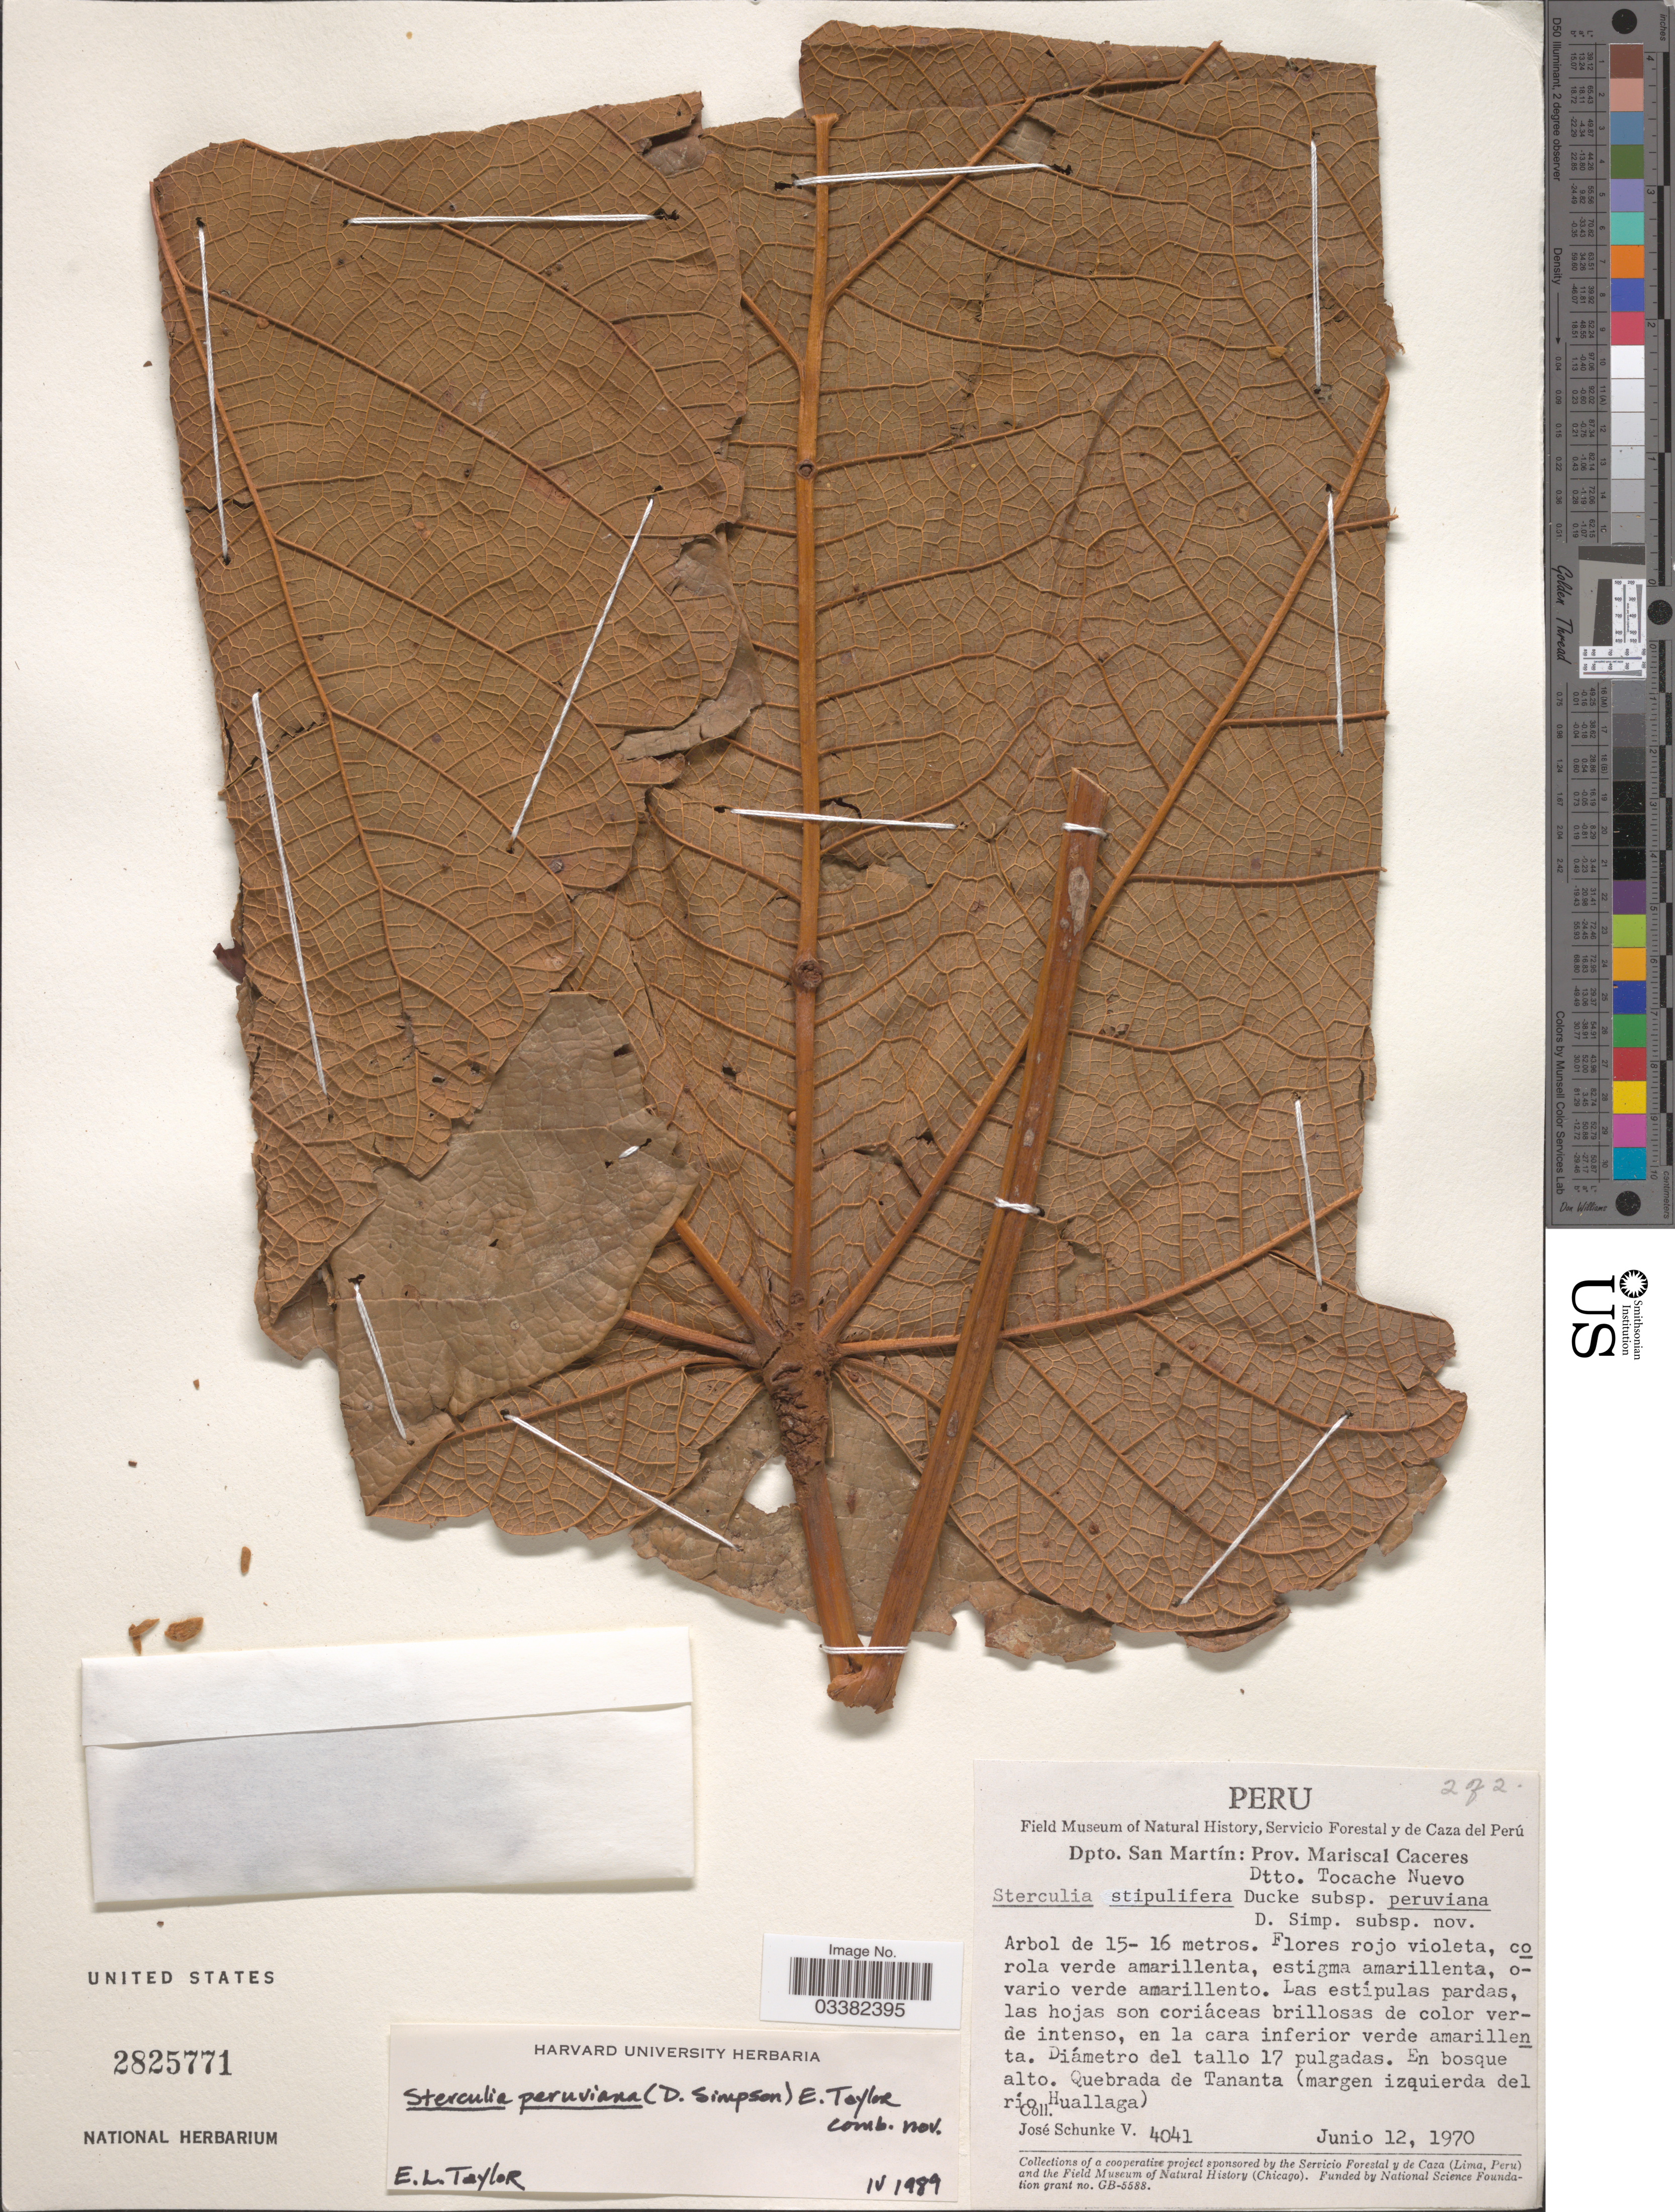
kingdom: Plantae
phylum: Tracheophyta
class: Magnoliopsida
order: Malvales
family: Malvaceae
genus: Sterculia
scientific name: Sterculia peruviana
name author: (D.R. Simpson) E.L. Taylor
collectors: J. Schunke Vigo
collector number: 4041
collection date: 1970-06-12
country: Peru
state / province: San Martín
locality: Dpto. San Martín: Prov. Mariscal Caceres. Dtto. Tocache Nuevo. Quebrada de Tananta (margen izquierda del río Huallaga).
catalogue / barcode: US 2825771